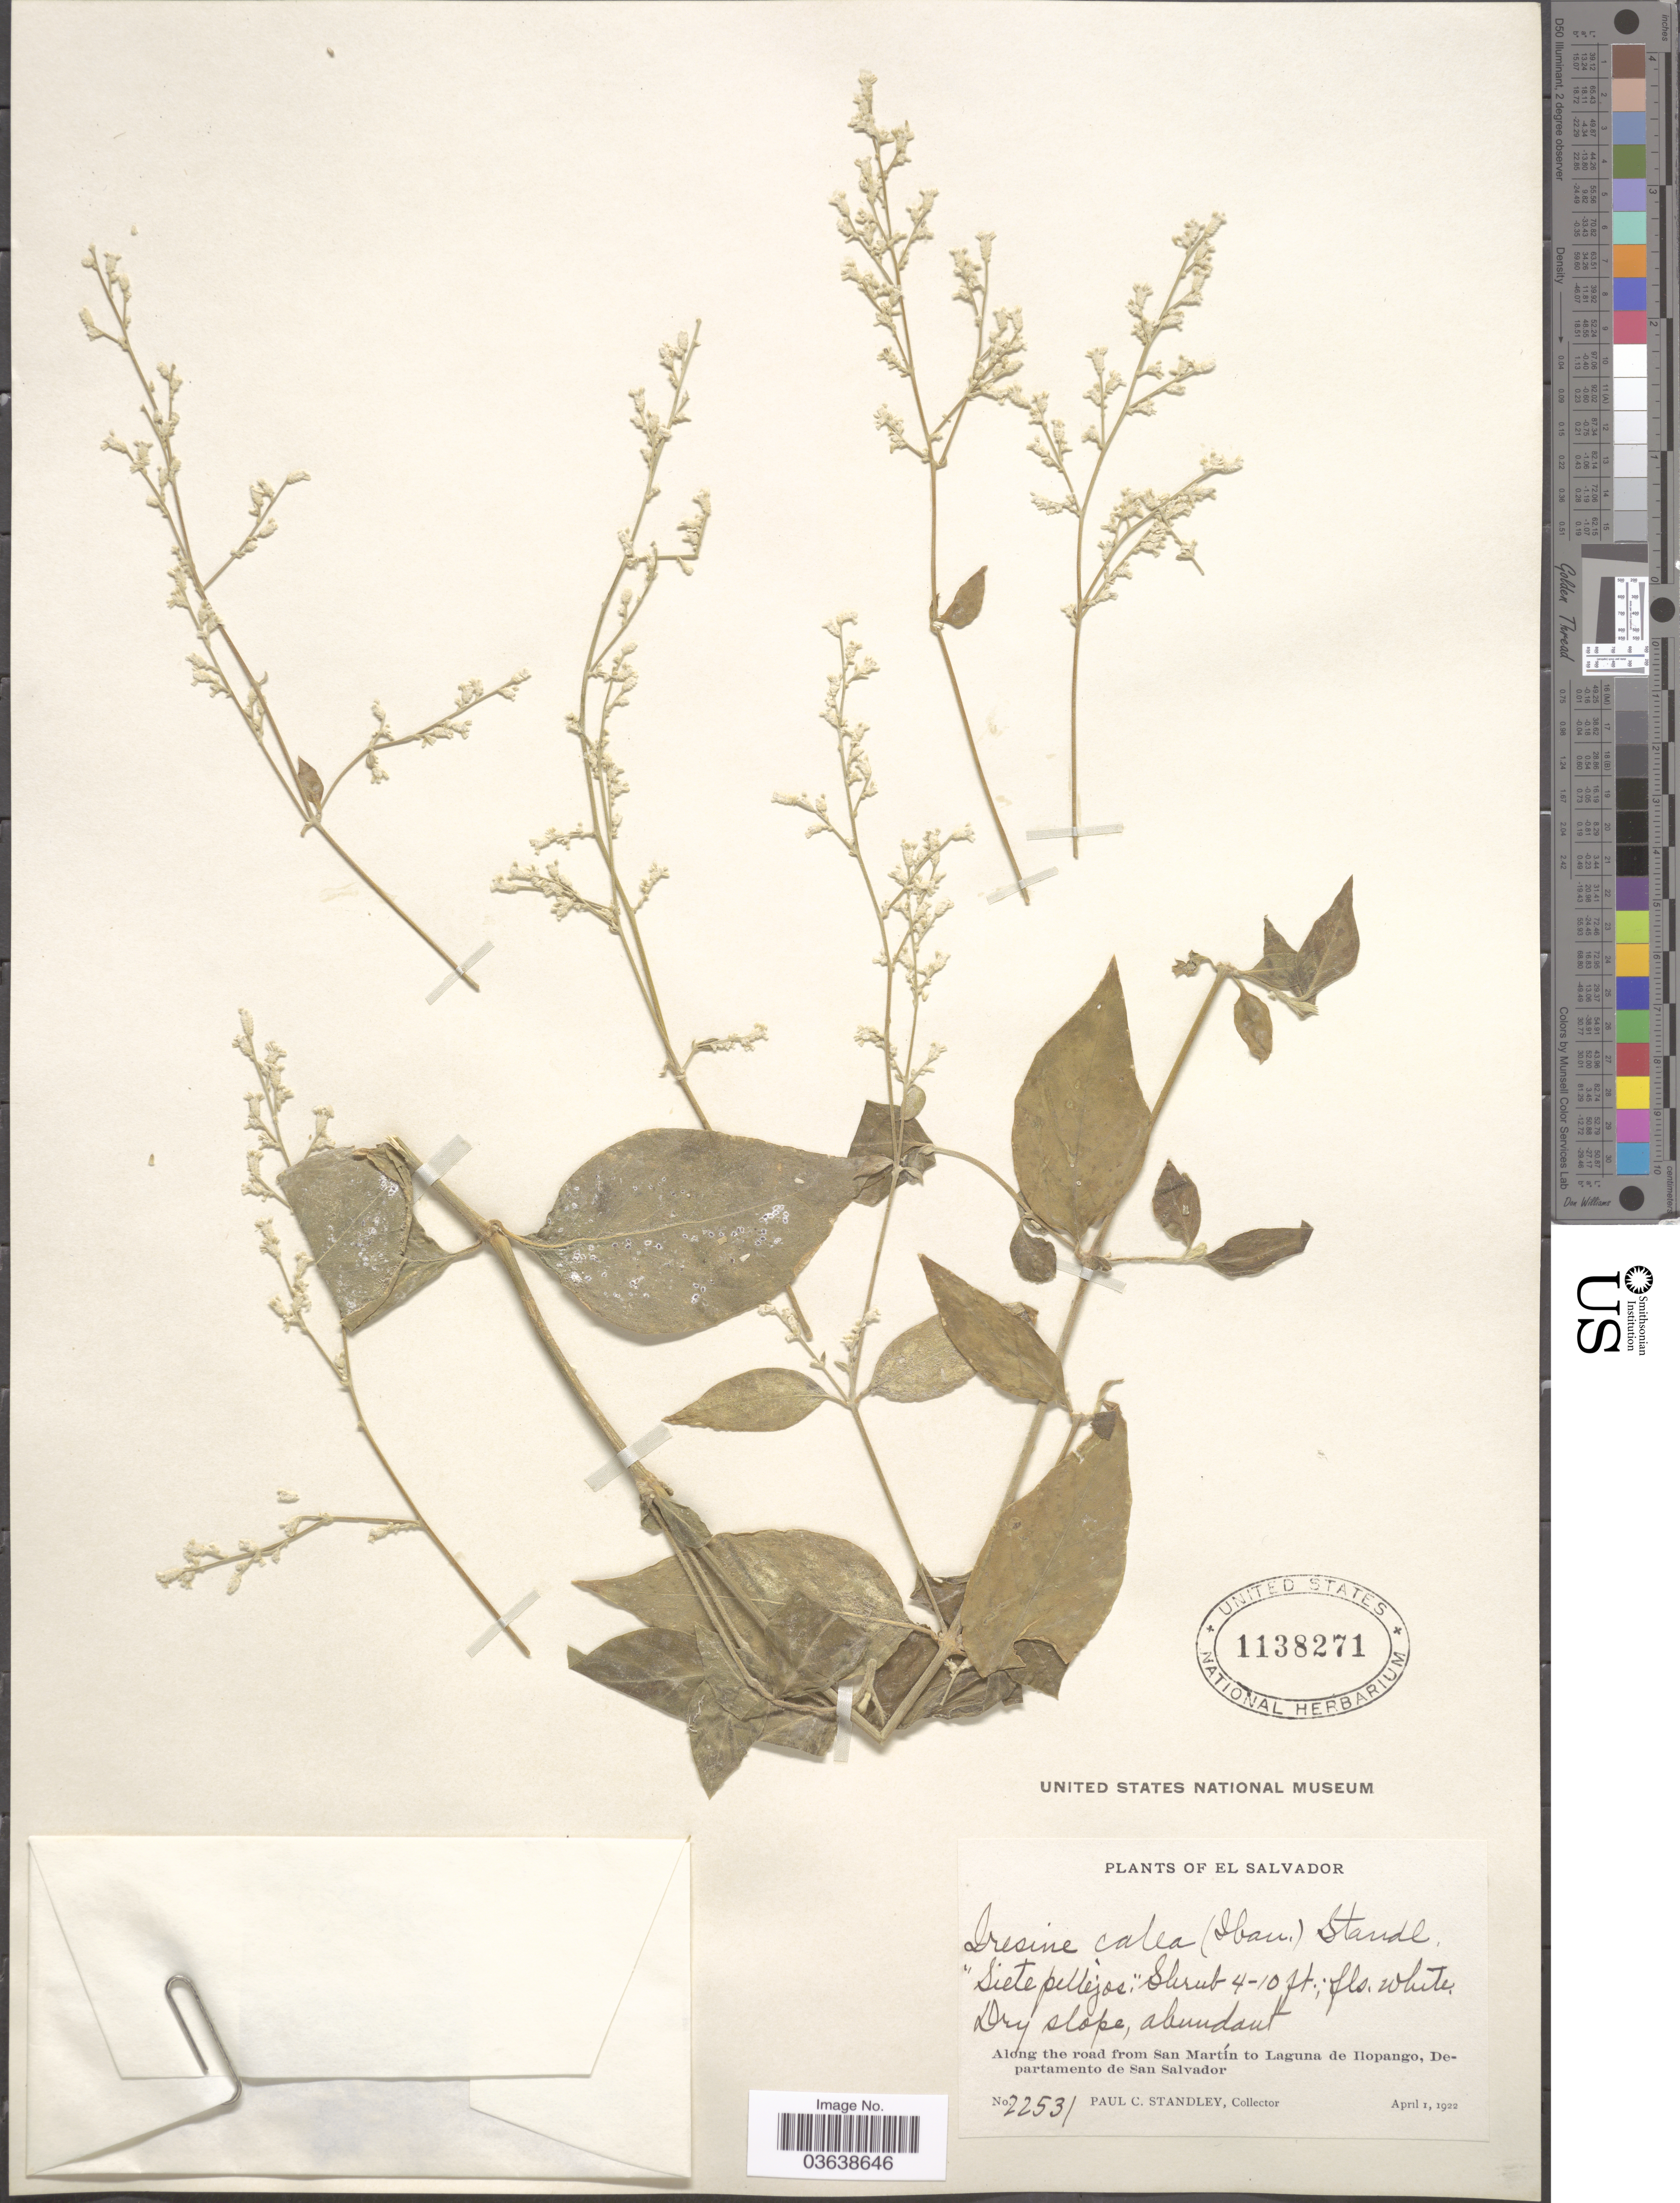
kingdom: Plantae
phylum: Tracheophyta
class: Magnoliopsida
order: Caryophyllales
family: Amaranthaceae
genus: Iresine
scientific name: Iresine calea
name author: (Ibáñez) Standl.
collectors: P. C. Standley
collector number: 22531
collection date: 1922-04-01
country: El Salvador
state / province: San Salvador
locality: Along the road from San Martín to Laguna de Ilopango, Departamento de San Salvador.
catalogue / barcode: US 1138271